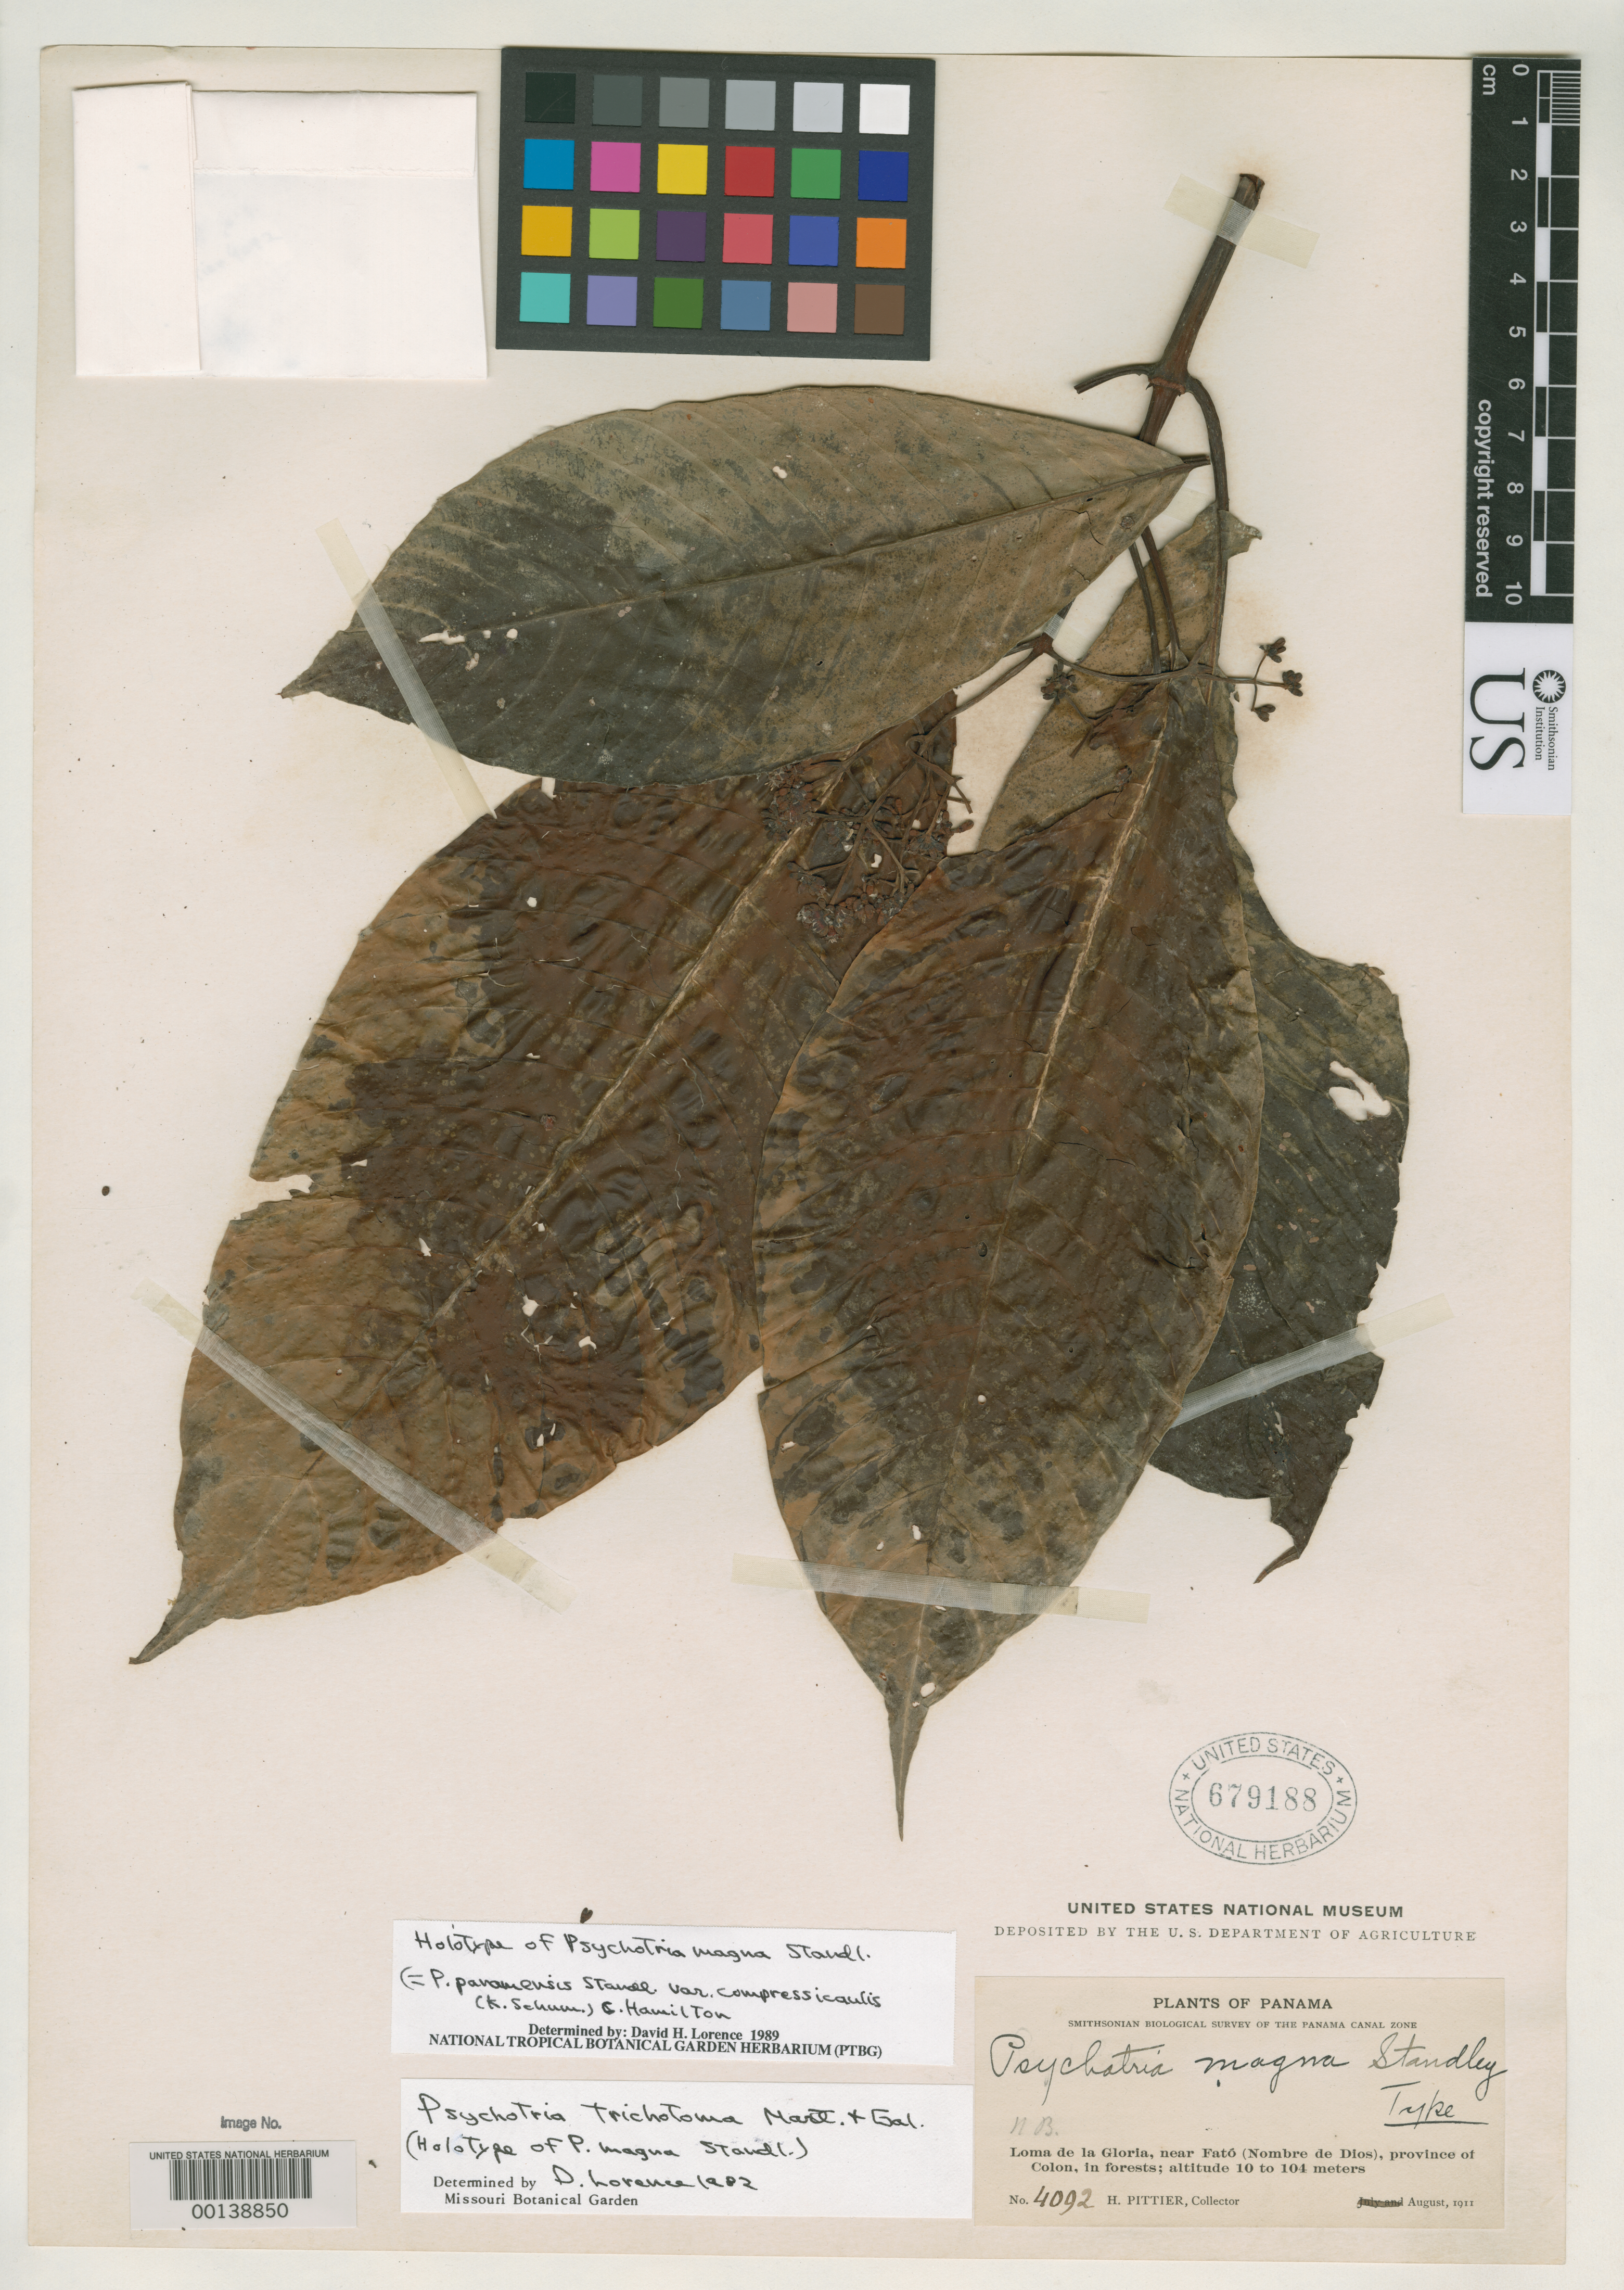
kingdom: Plantae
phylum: Tracheophyta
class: Magnoliopsida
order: Gentianales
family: Rubiaceae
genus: Psychotria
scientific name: Psychotria magna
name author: Standl.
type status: Holotype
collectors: H. F. Pittier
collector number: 4092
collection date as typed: Aug 1911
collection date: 1911-08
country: Panama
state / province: Colón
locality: Loma de La Gloria, near Fató (Nombre de Dios), province of Colon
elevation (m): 10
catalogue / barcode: US 679188